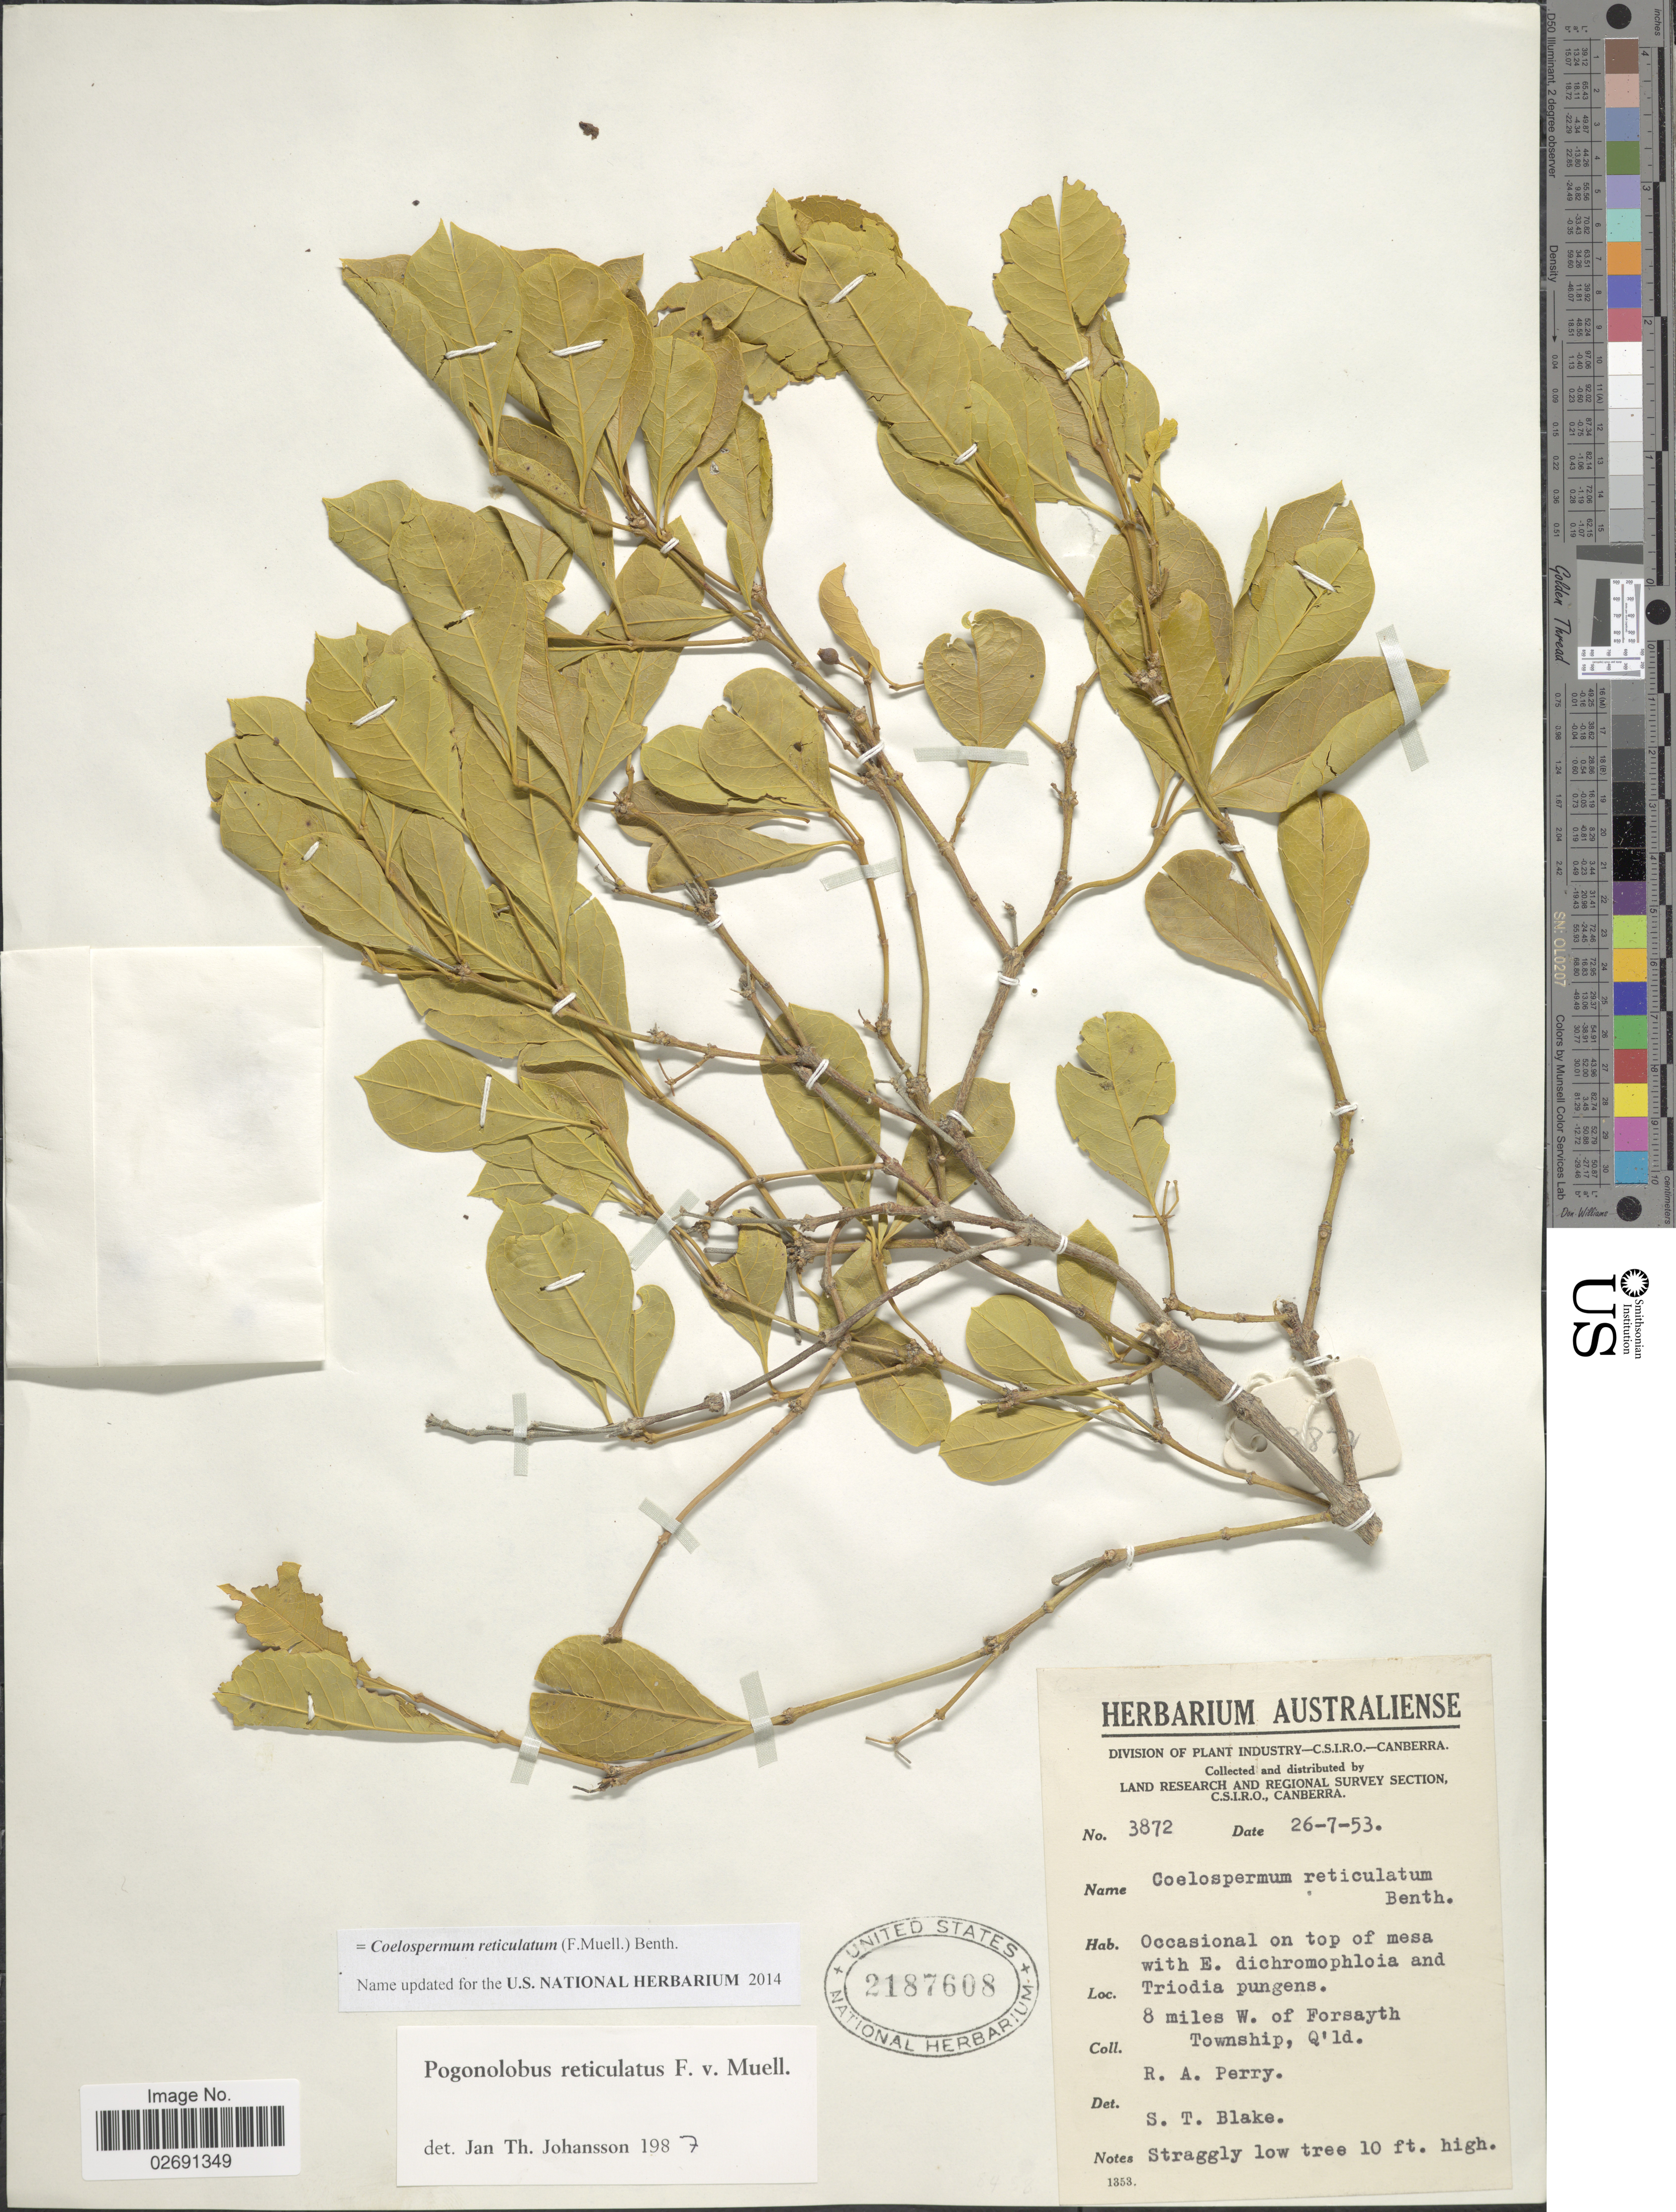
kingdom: Plantae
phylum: Tracheophyta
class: Magnoliopsida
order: Gentianales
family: Rubiaceae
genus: Coelospermum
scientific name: Coelospermum reticulatum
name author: (F. Muell.) Benth.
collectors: Perry, R. A.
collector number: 3872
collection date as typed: Transcribed d/m/y: 26/7/53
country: Australia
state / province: Queensland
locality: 8 miles W. of Forsayth Township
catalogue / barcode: US 2187608